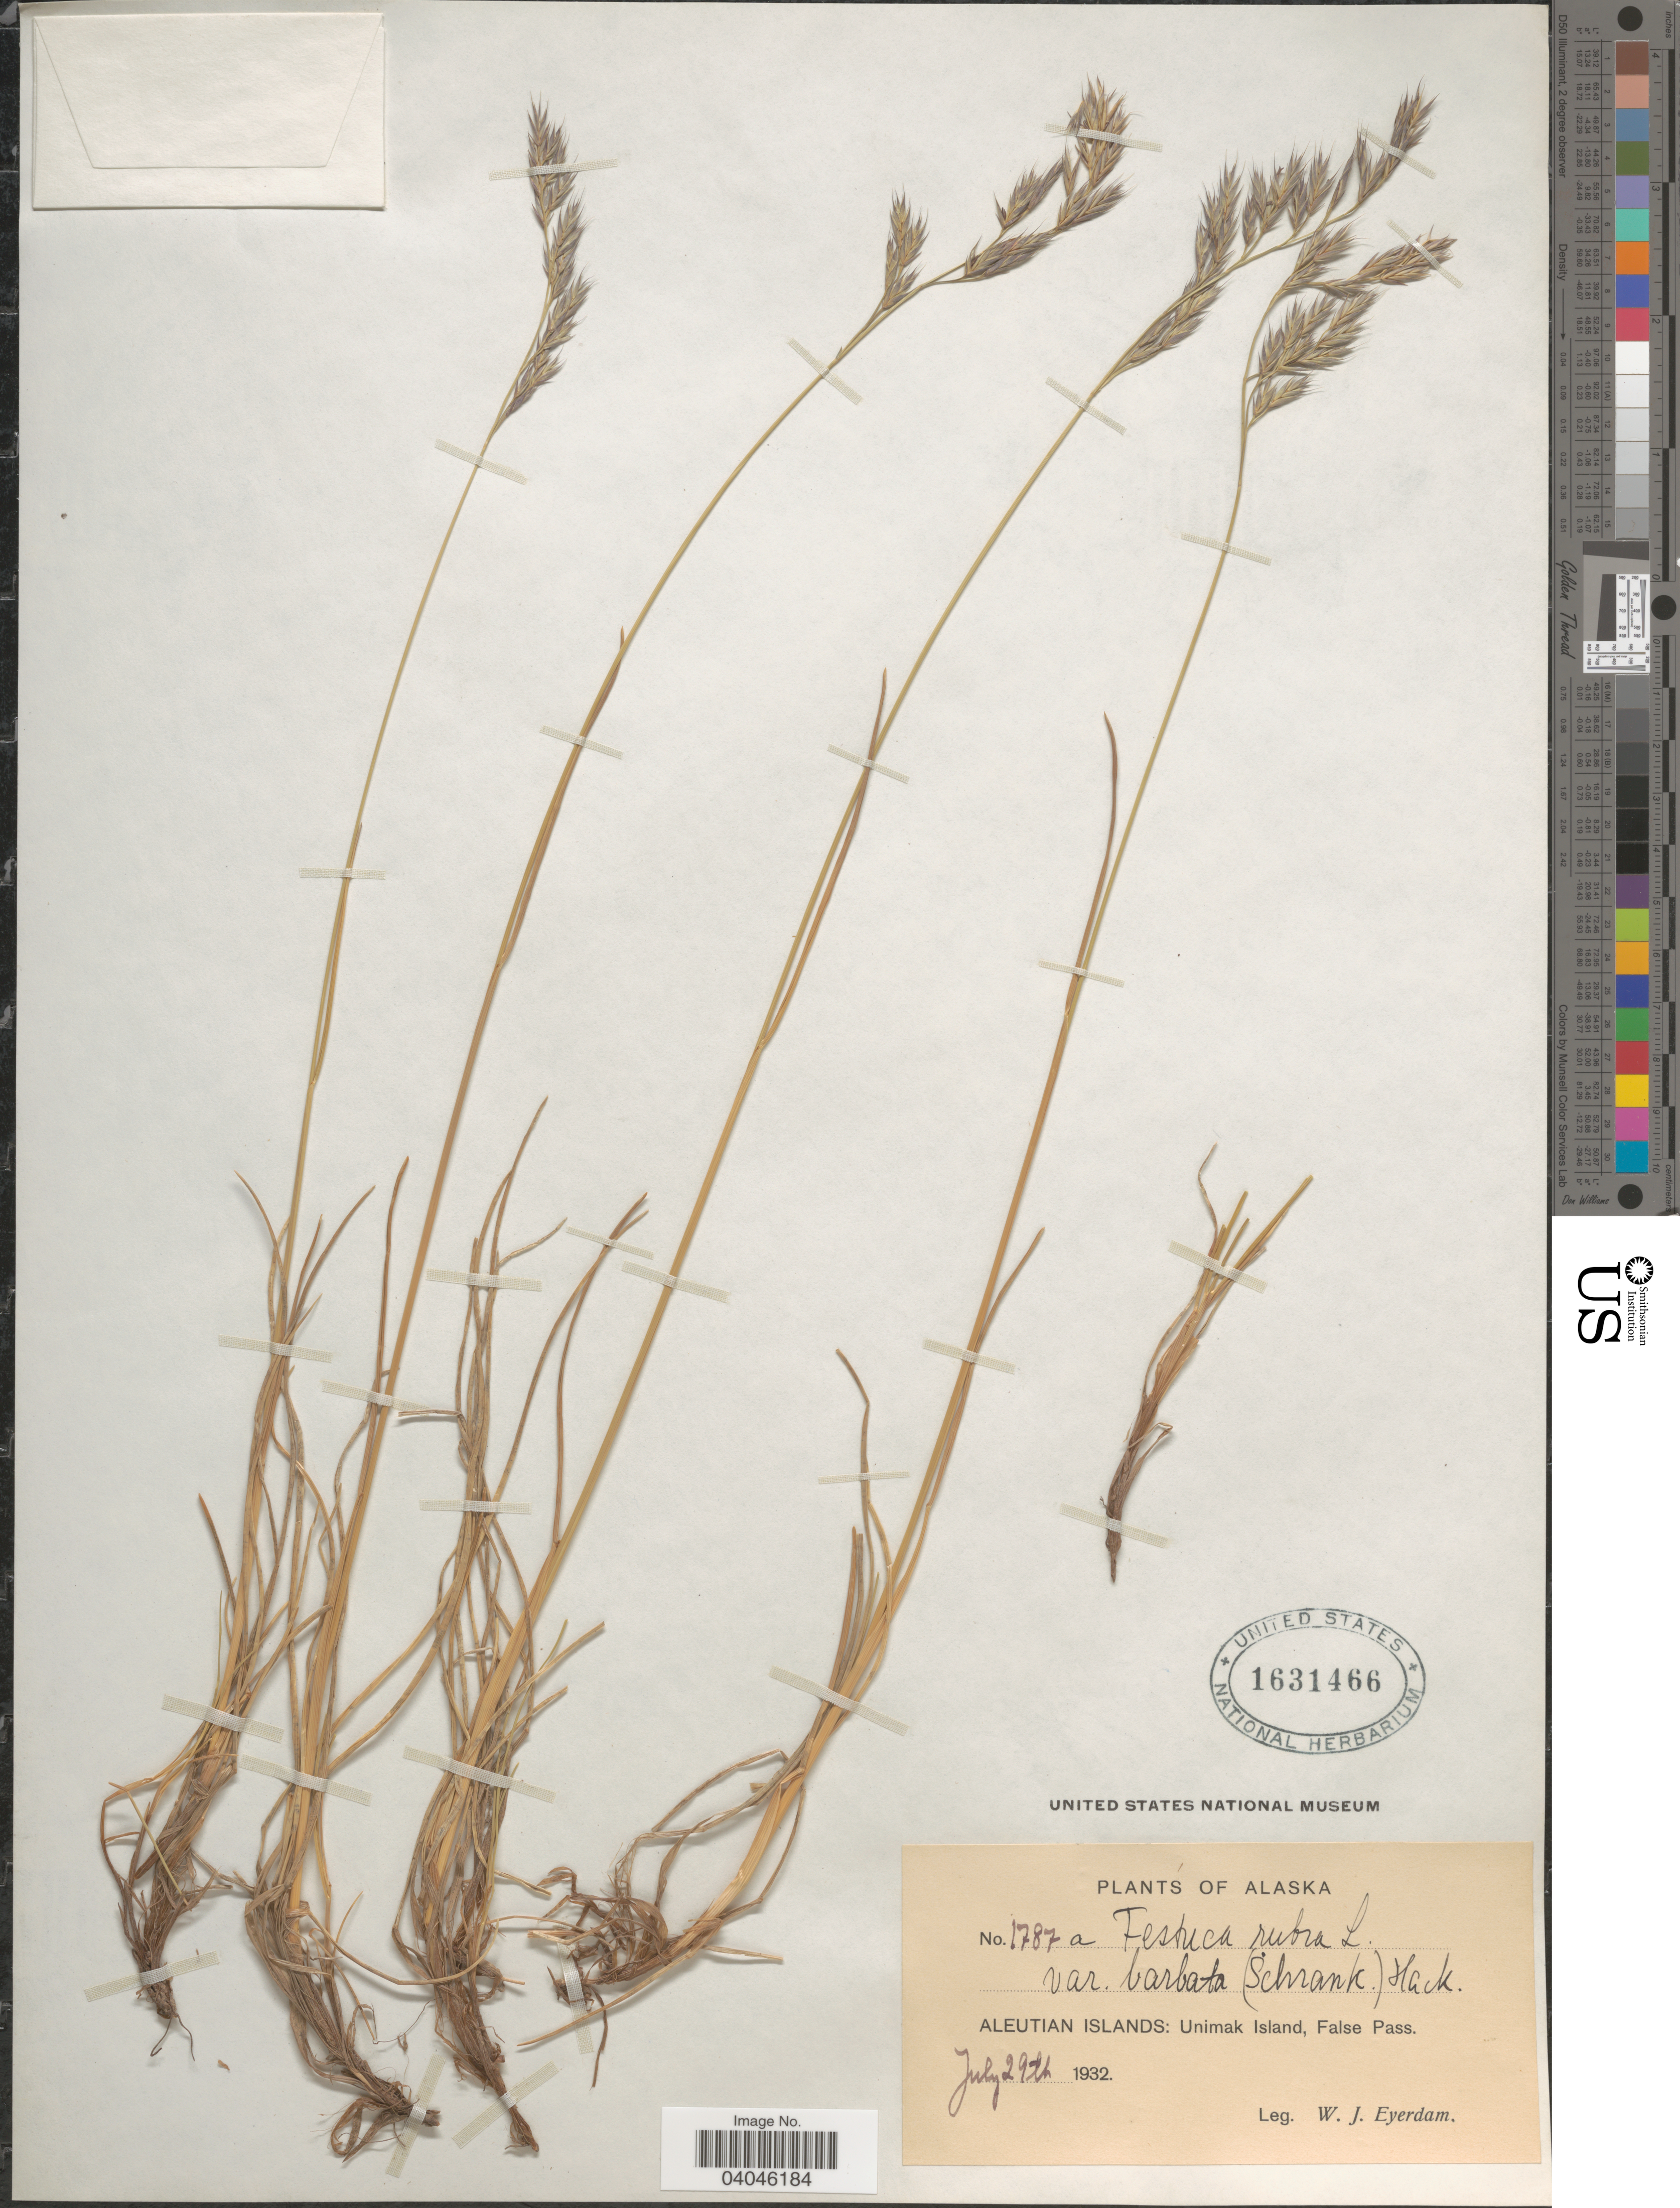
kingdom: Plantae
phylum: Tracheophyta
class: Liliopsida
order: Poales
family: Poaceae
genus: Festuca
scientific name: Festuca rubra var. barbata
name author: (Hack.) Hack. ex Hultén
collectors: W. J. Eyerdam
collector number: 1787a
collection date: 1932-07-29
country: United States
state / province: Alaska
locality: Aleutian Islands: Unimak Island, False Pass.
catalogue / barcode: US 1631466